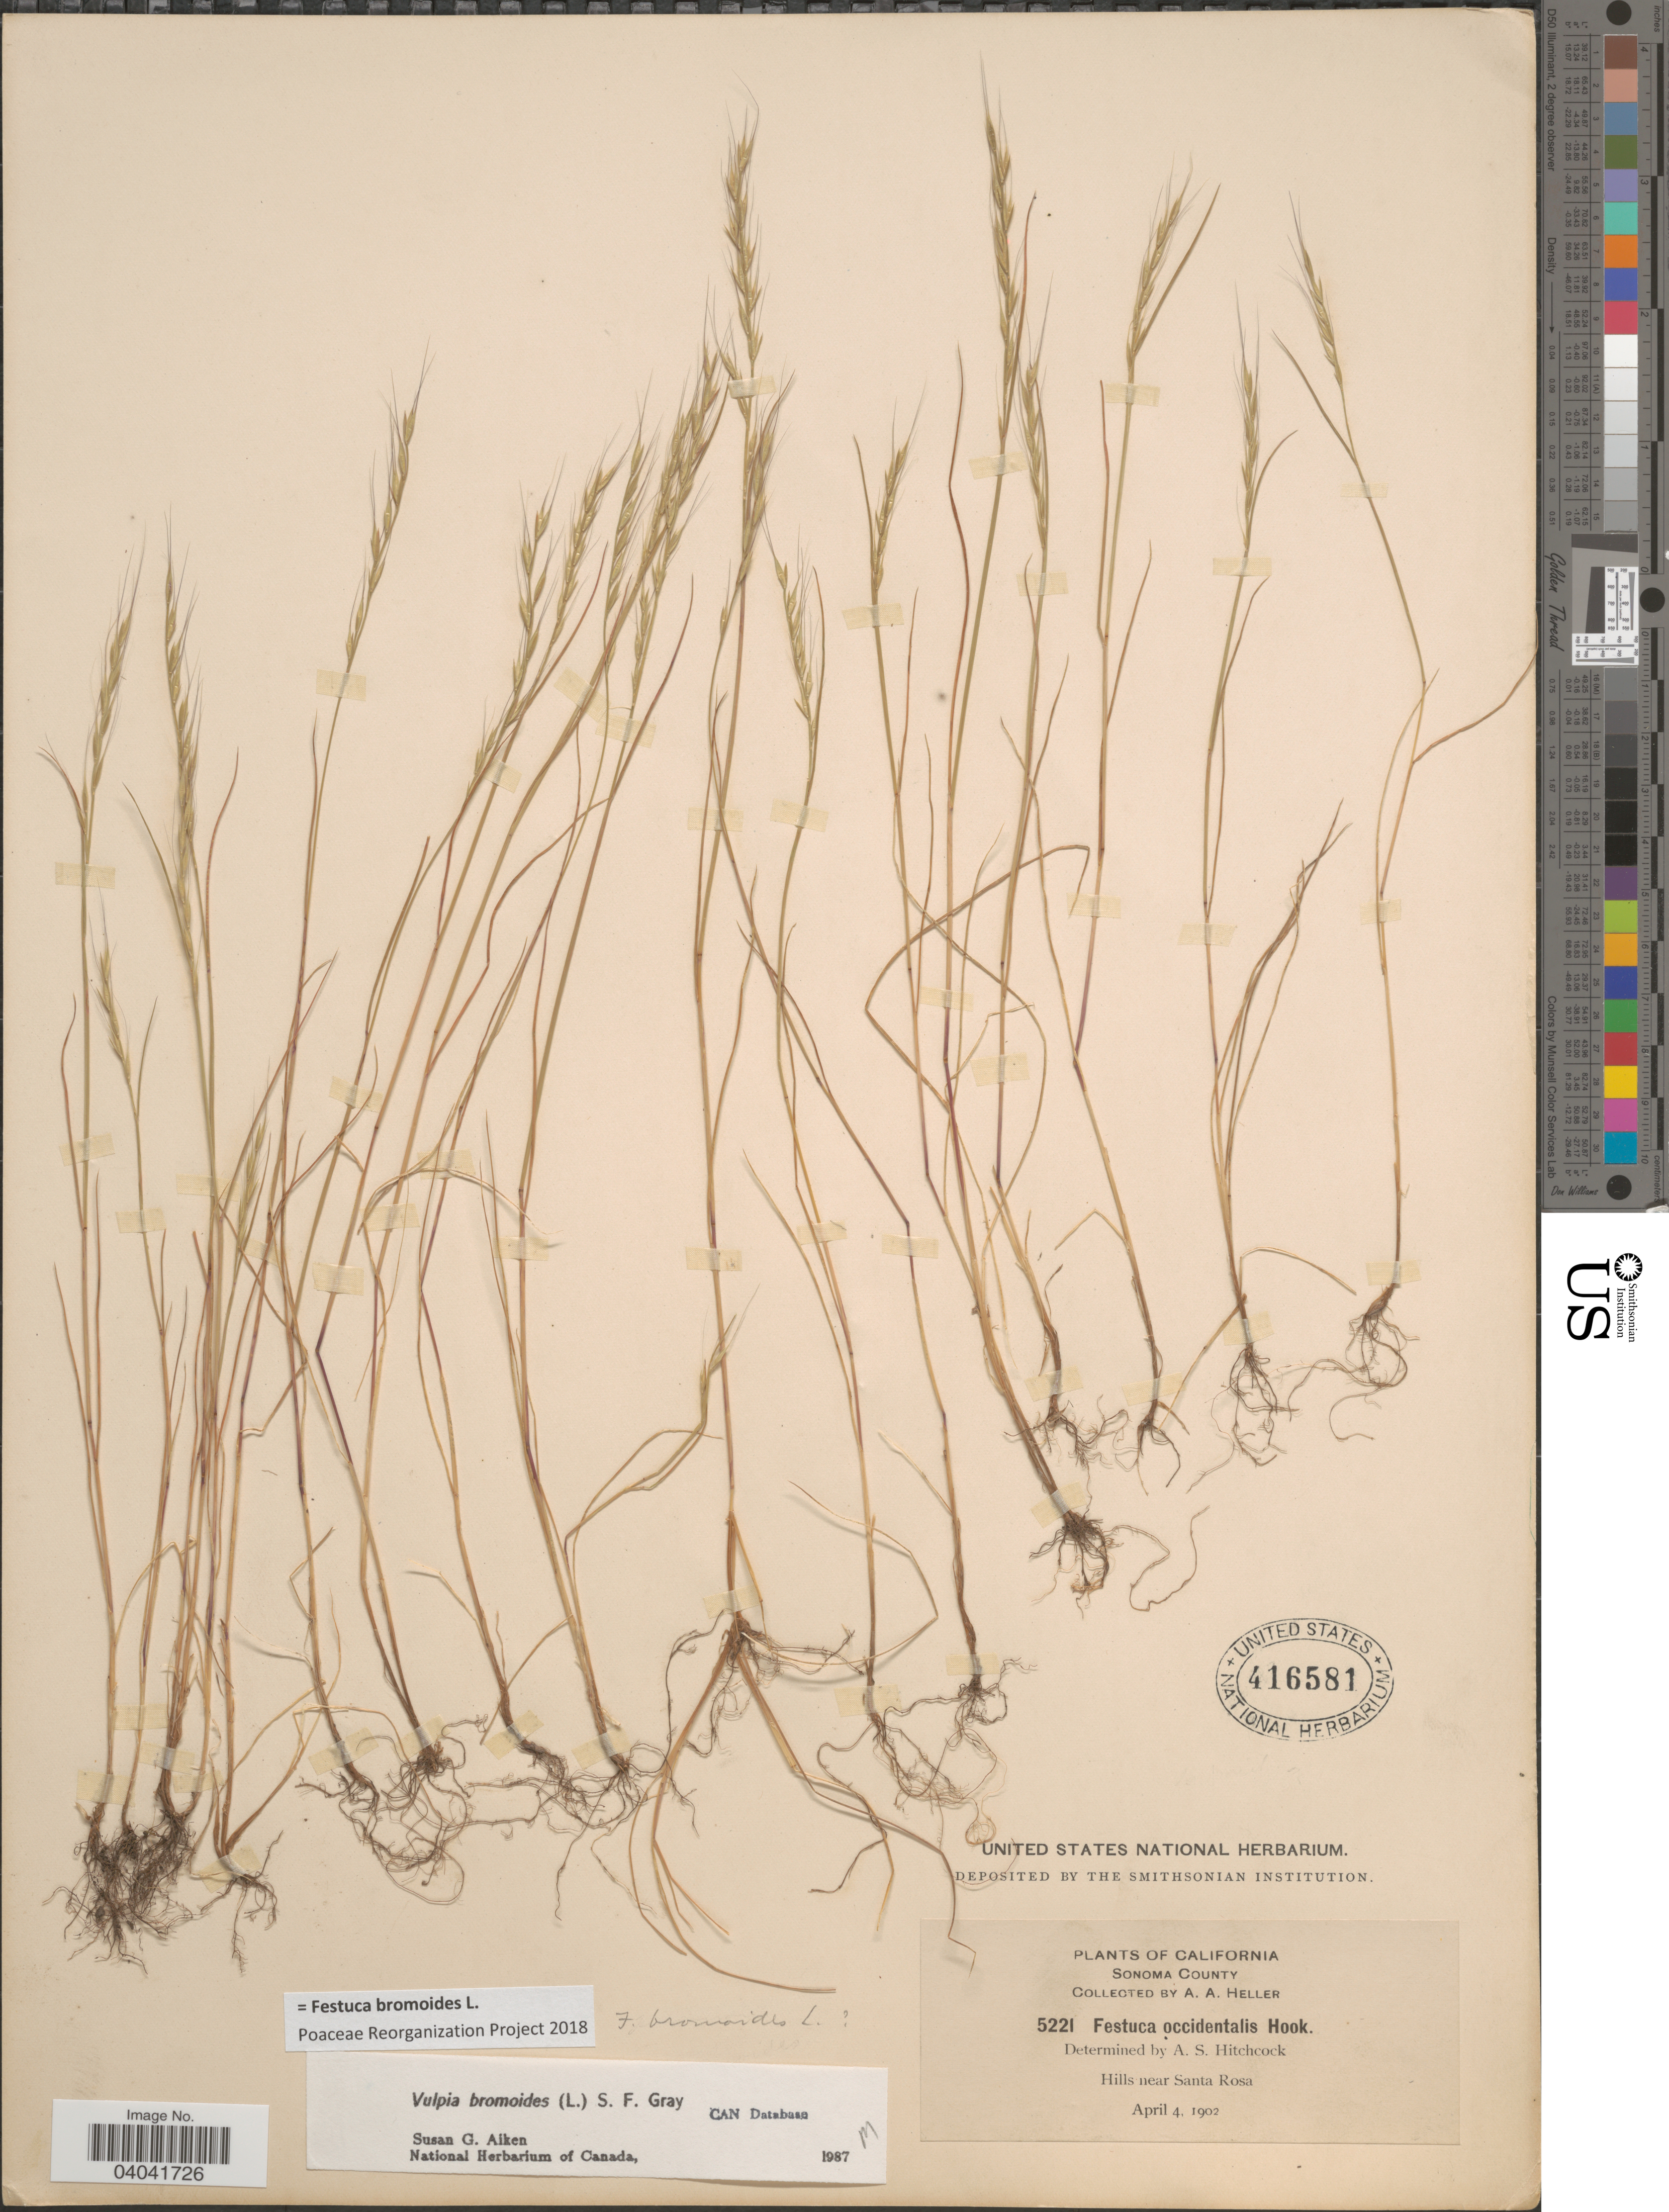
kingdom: Plantae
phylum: Tracheophyta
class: Liliopsida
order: Poales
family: Poaceae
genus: Festuca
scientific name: Festuca bromoides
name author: L.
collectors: A. A. Heller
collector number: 5221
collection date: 1902-04-04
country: United States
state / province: California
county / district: Sonoma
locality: Sonoma County. Hills near Santa Rosa.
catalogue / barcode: US 416581